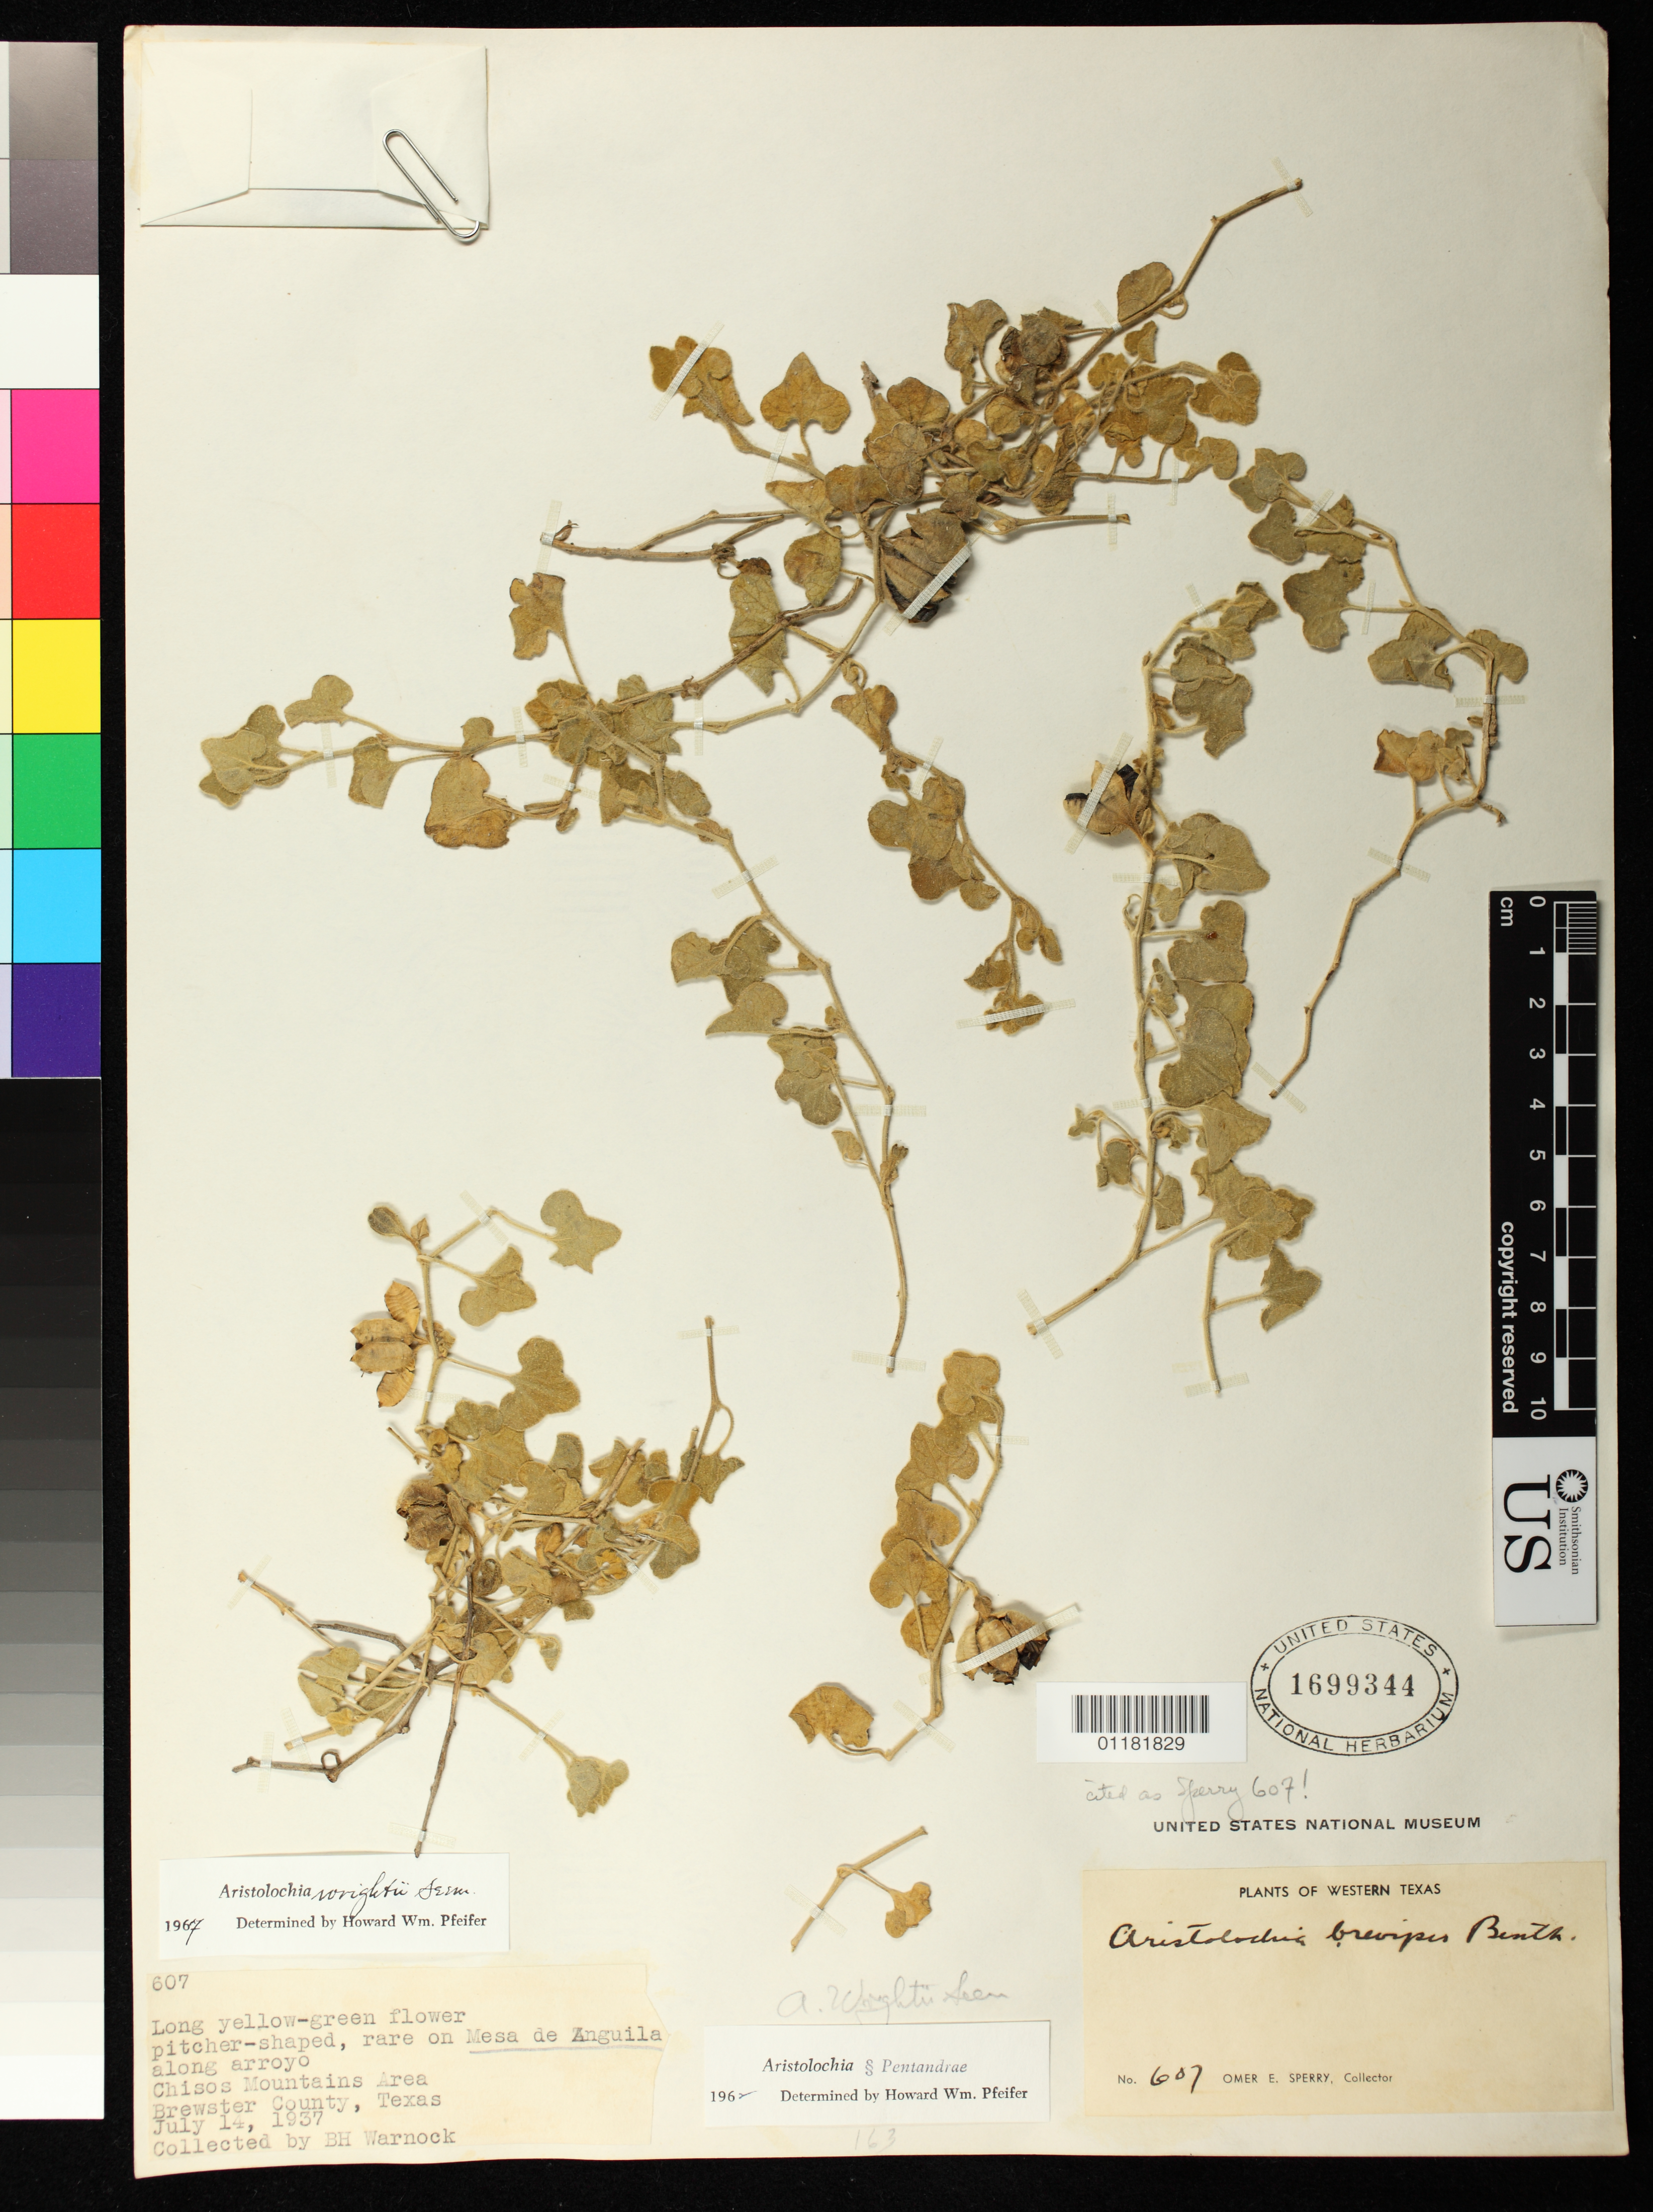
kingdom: Plantae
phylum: Tracheophyta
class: Magnoliopsida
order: Piperales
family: Aristolochiaceae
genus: Aristolochia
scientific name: Aristolochia wrightii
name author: Seem.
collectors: B. H. Warnock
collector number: O.E. Sperry 607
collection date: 1937-07-14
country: United States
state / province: Texas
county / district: Brewster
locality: Chisos Mountains Area. Brewster County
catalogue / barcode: US 1699344